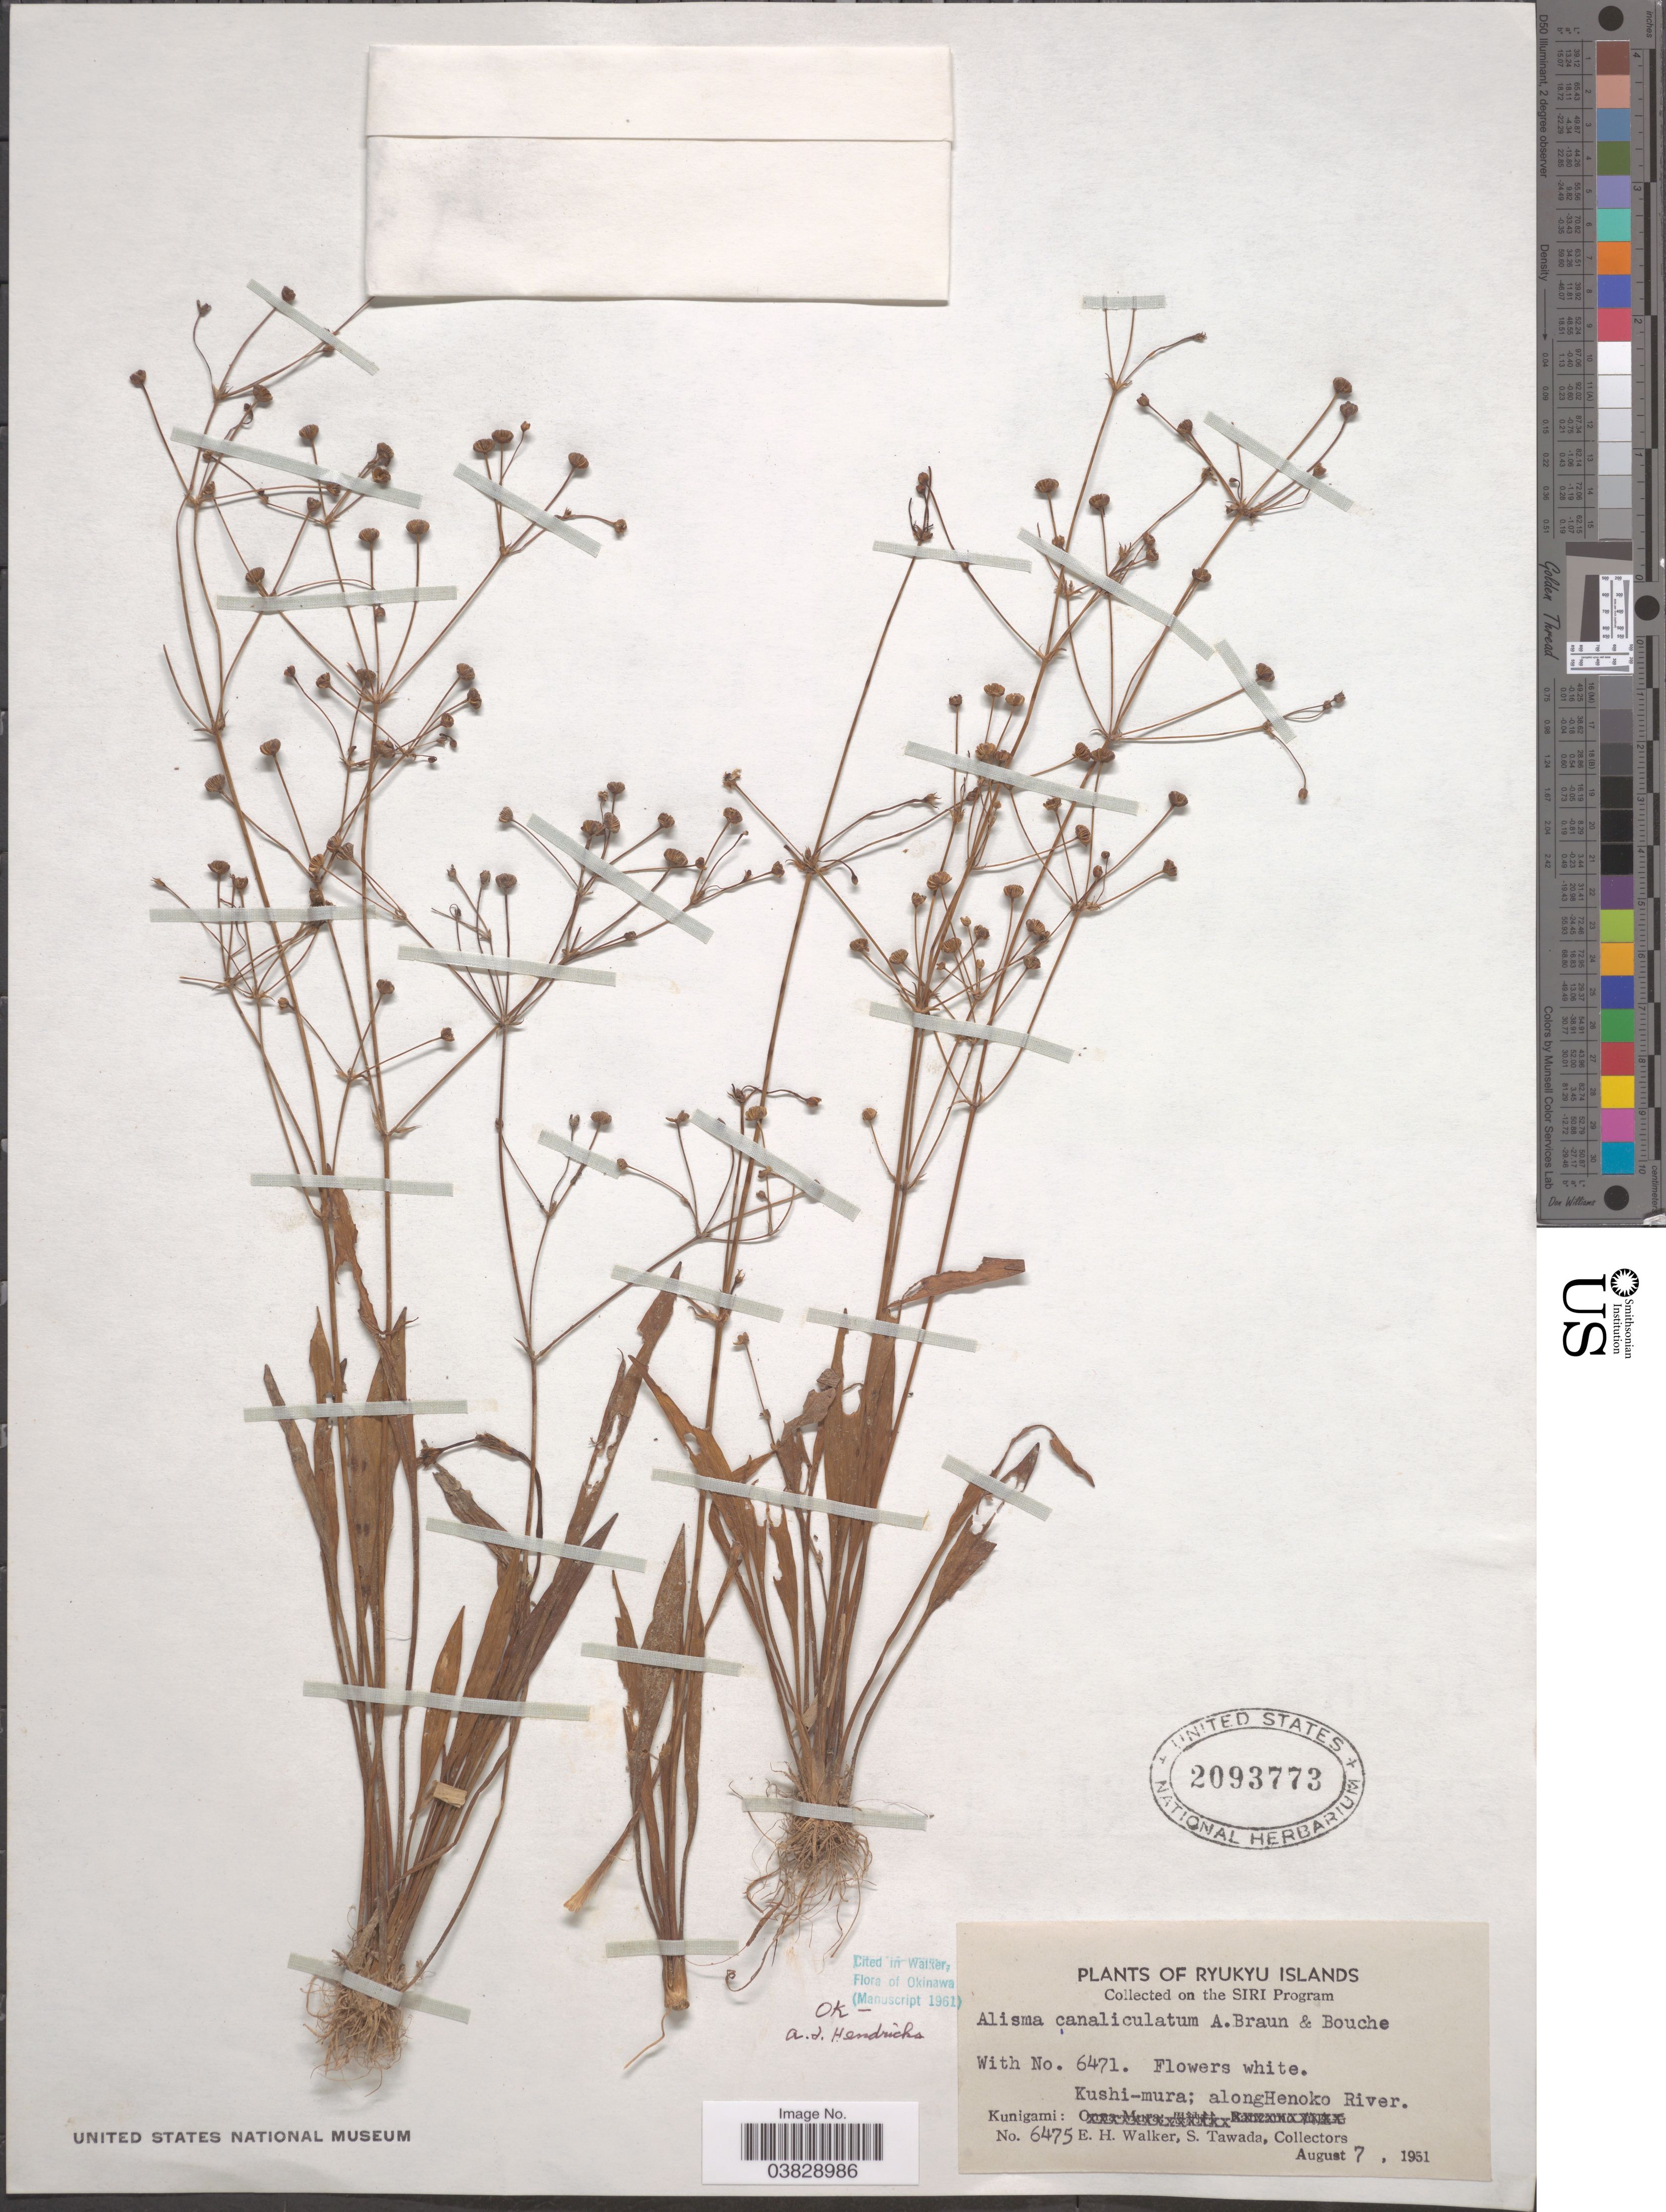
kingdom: Plantae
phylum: Tracheophyta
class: Liliopsida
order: Alismatales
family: Alismataceae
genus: Alisma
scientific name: Alisma canaliculatum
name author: A. Braun & C.D. Bouché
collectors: E. H. Walker & S. Tawada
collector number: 6475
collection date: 1951-08-07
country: Japan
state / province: Okinawa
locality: Ryukyu Islands. The SIRI Program. Kunigami: Kushi-mura; along Henoko River.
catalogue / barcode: US 2093773